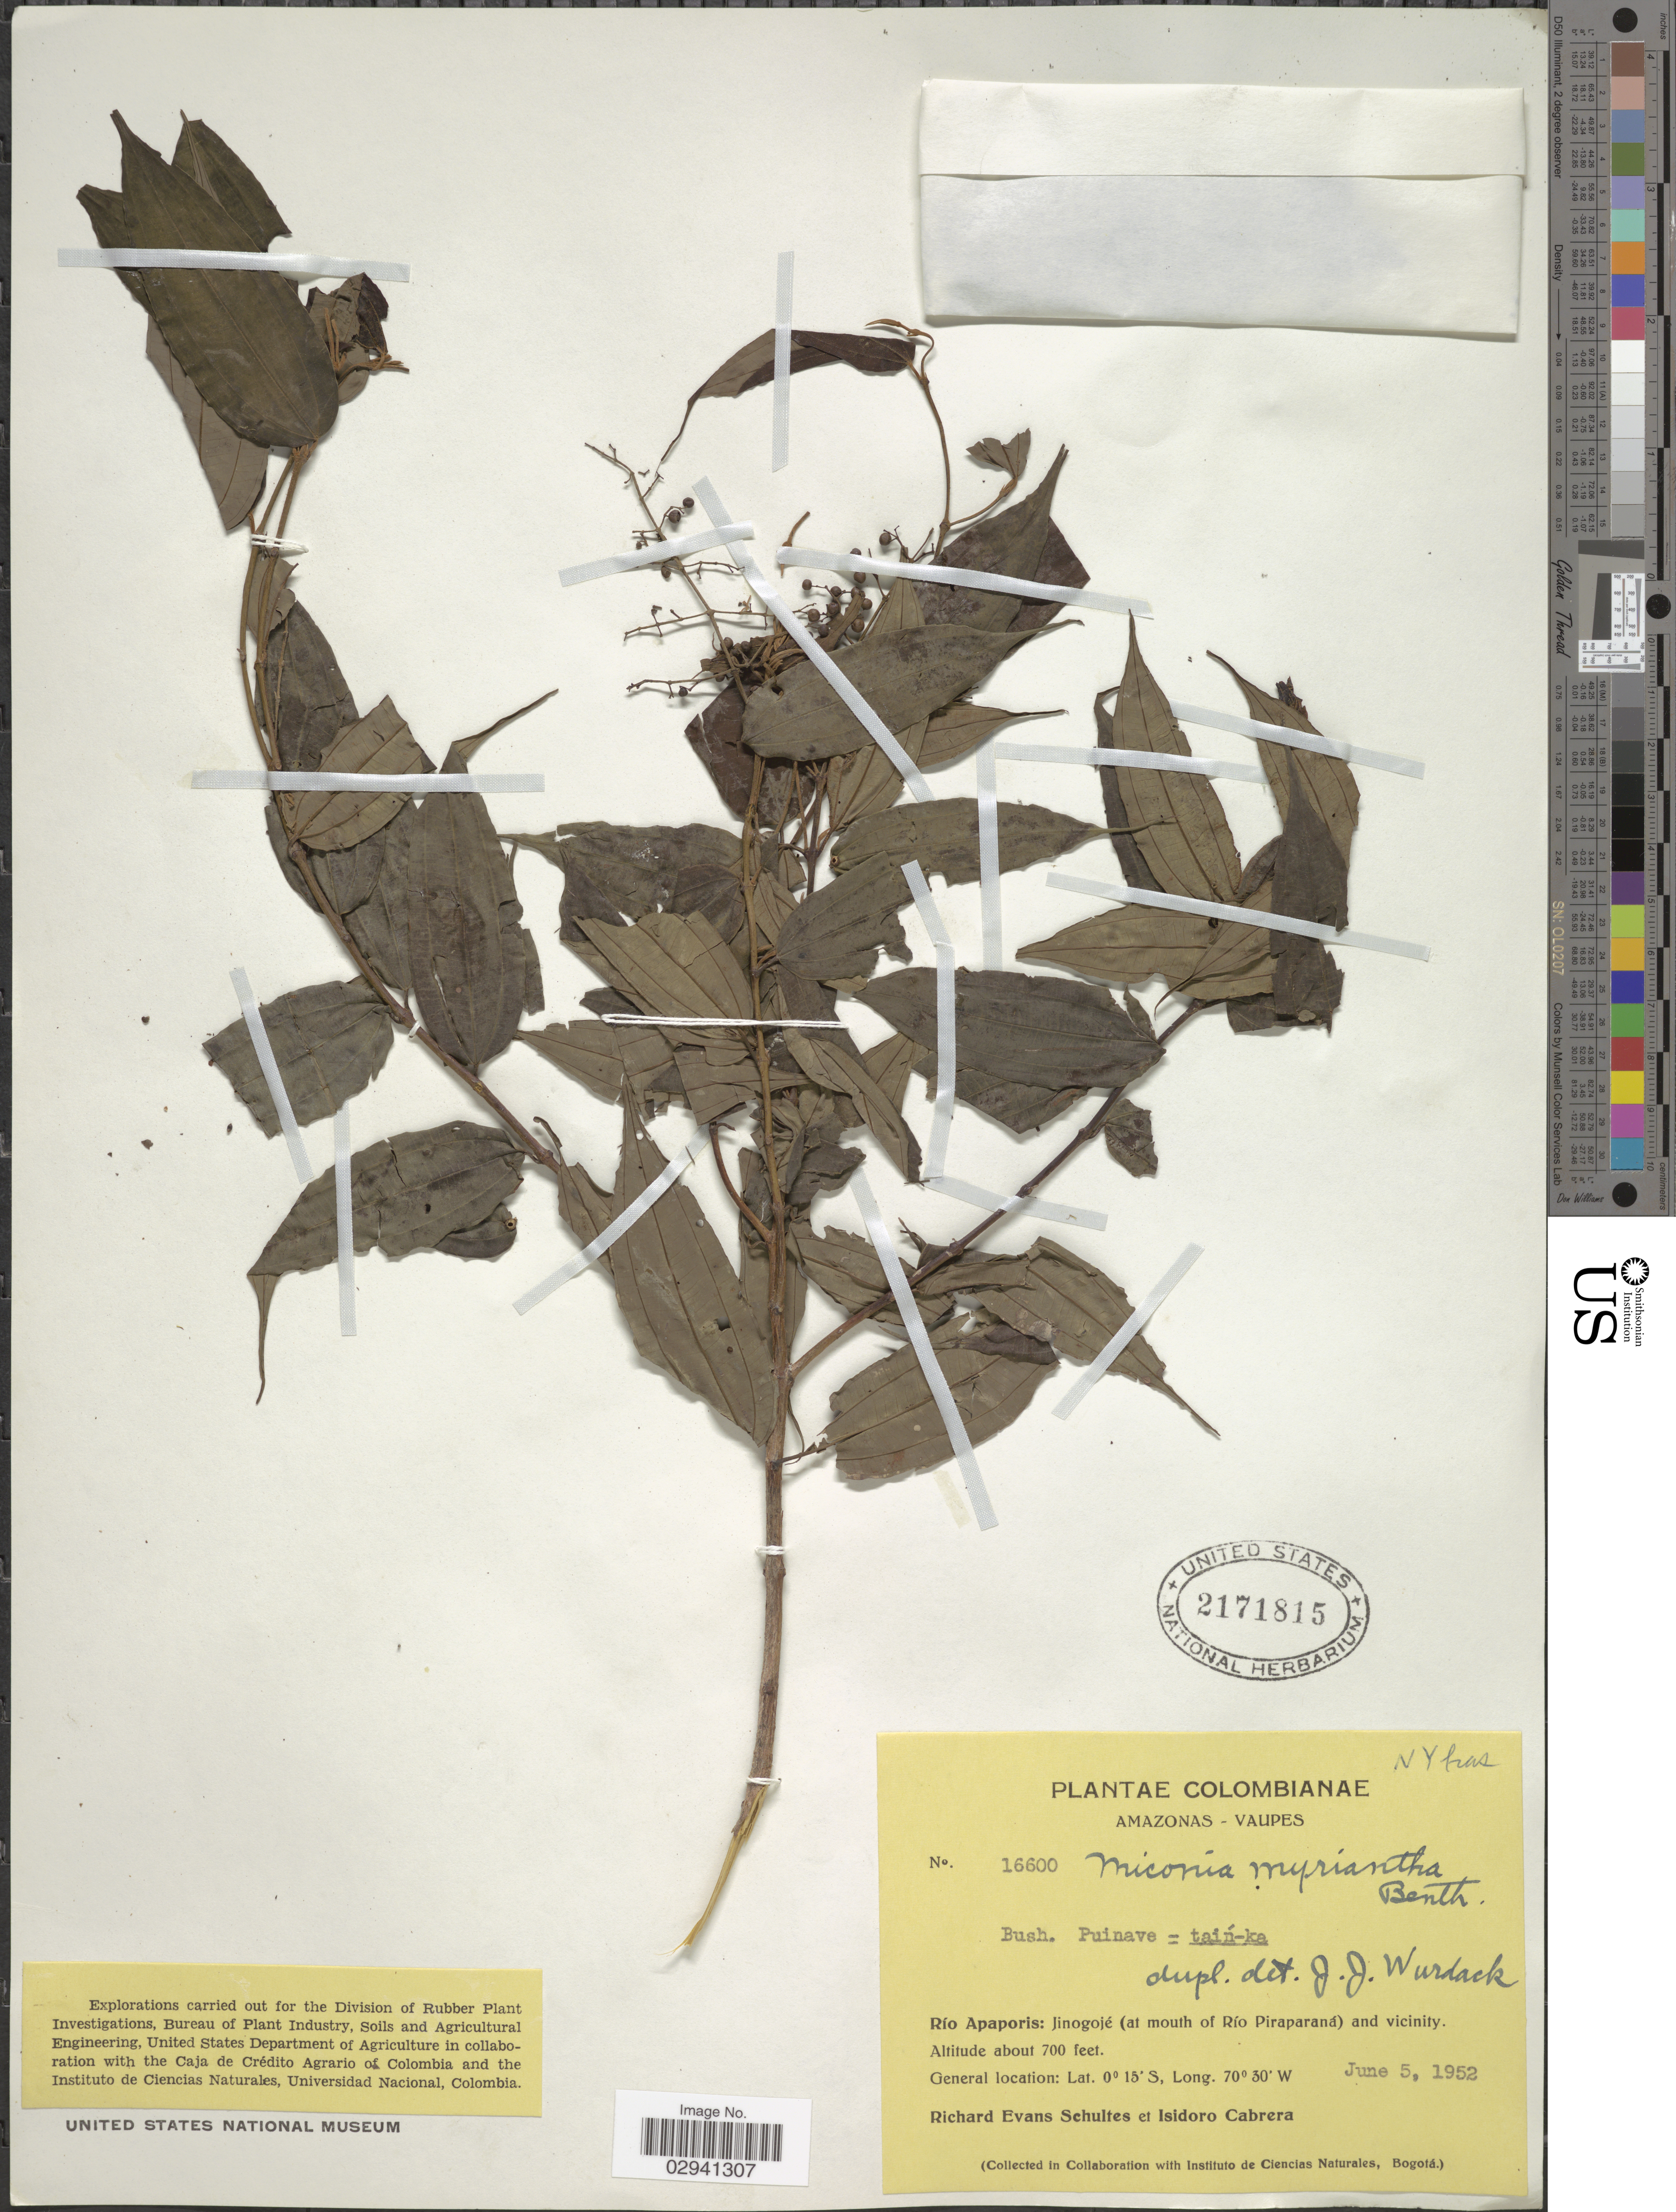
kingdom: Plantae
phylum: Tracheophyta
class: Magnoliopsida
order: Myrtales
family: Melastomataceae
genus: Miconia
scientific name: Miconia myriantha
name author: Benth.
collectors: R. E. Schultes & I. Cabrera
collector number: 16600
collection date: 1952-06-05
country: Colombia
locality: Amazonas-Vaupes. Río Apaporis: Jinogojé (at mouth of Río Piraparaná) and vicinity.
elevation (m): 213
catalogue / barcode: US 2171815